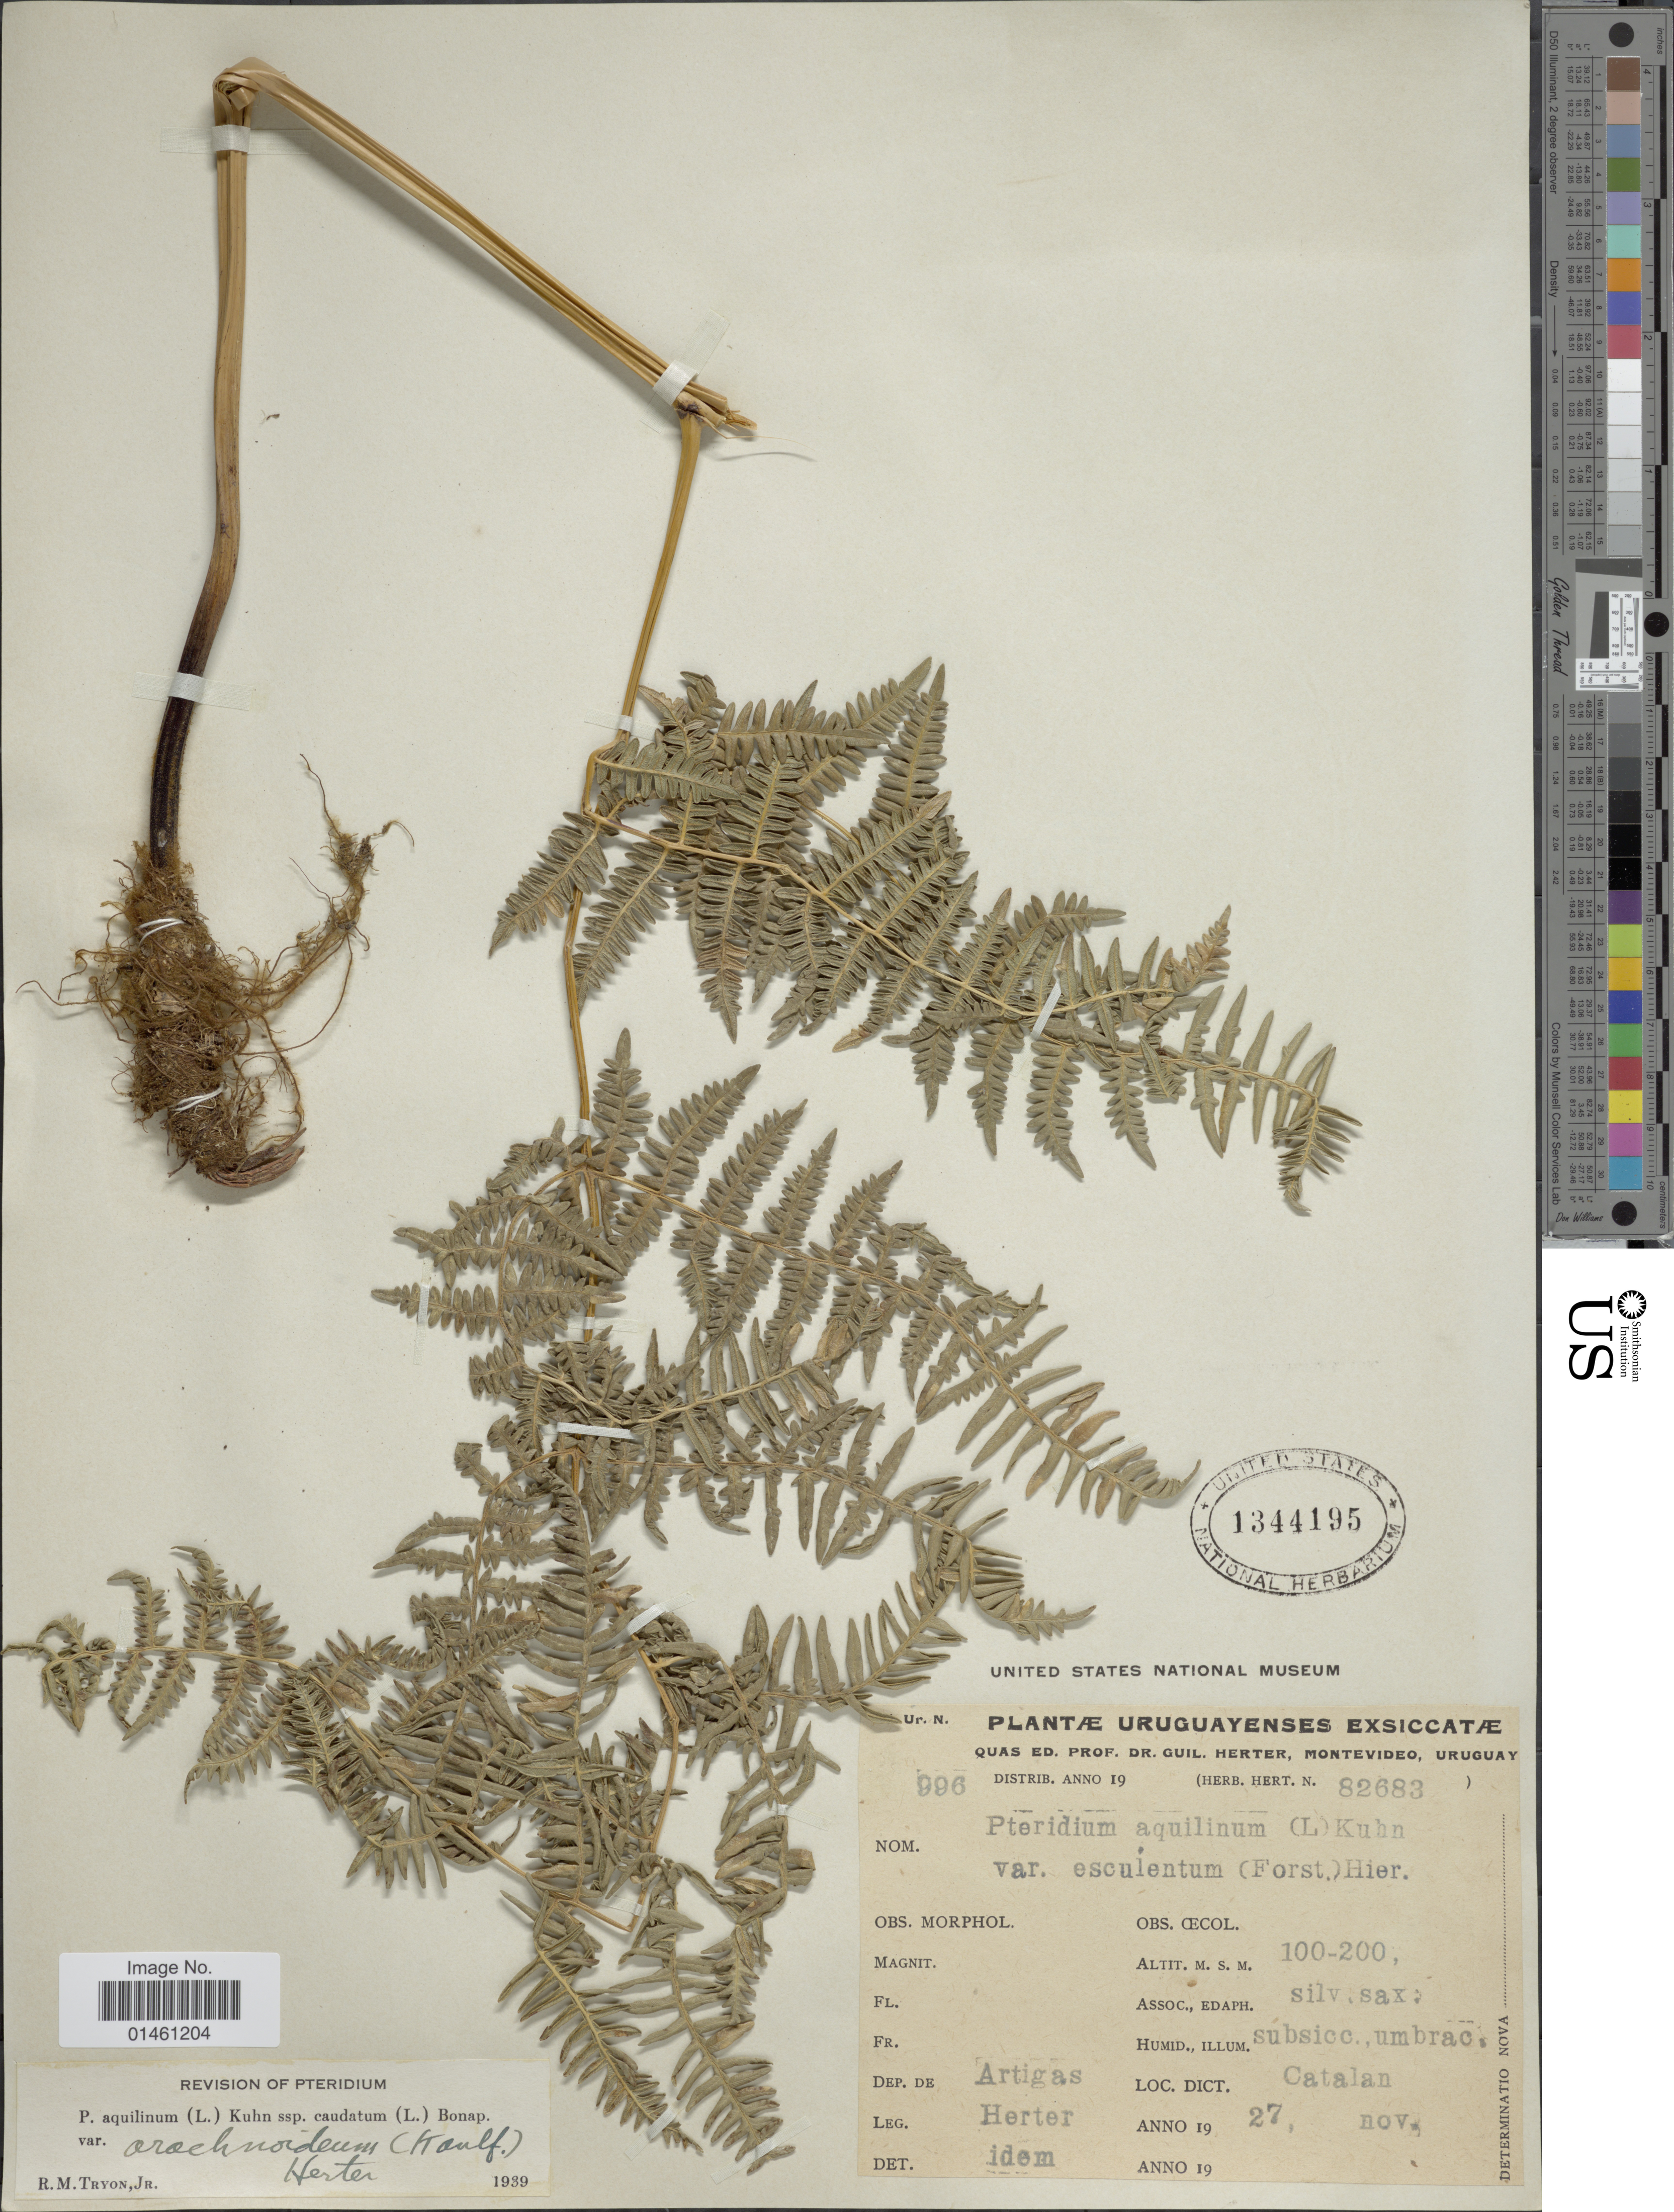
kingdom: Plantae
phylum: Tracheophyta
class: Polypodiopsida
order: Polypodiales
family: Dennstaedtiaceae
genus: Pteridium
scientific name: Pteridium aquilinum var. arachnoideum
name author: (Kaulf.) Herter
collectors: Herter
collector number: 996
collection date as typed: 19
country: Uruguay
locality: Dep. de Artigas, Loc. Catalan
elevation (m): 100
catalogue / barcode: US 1344195